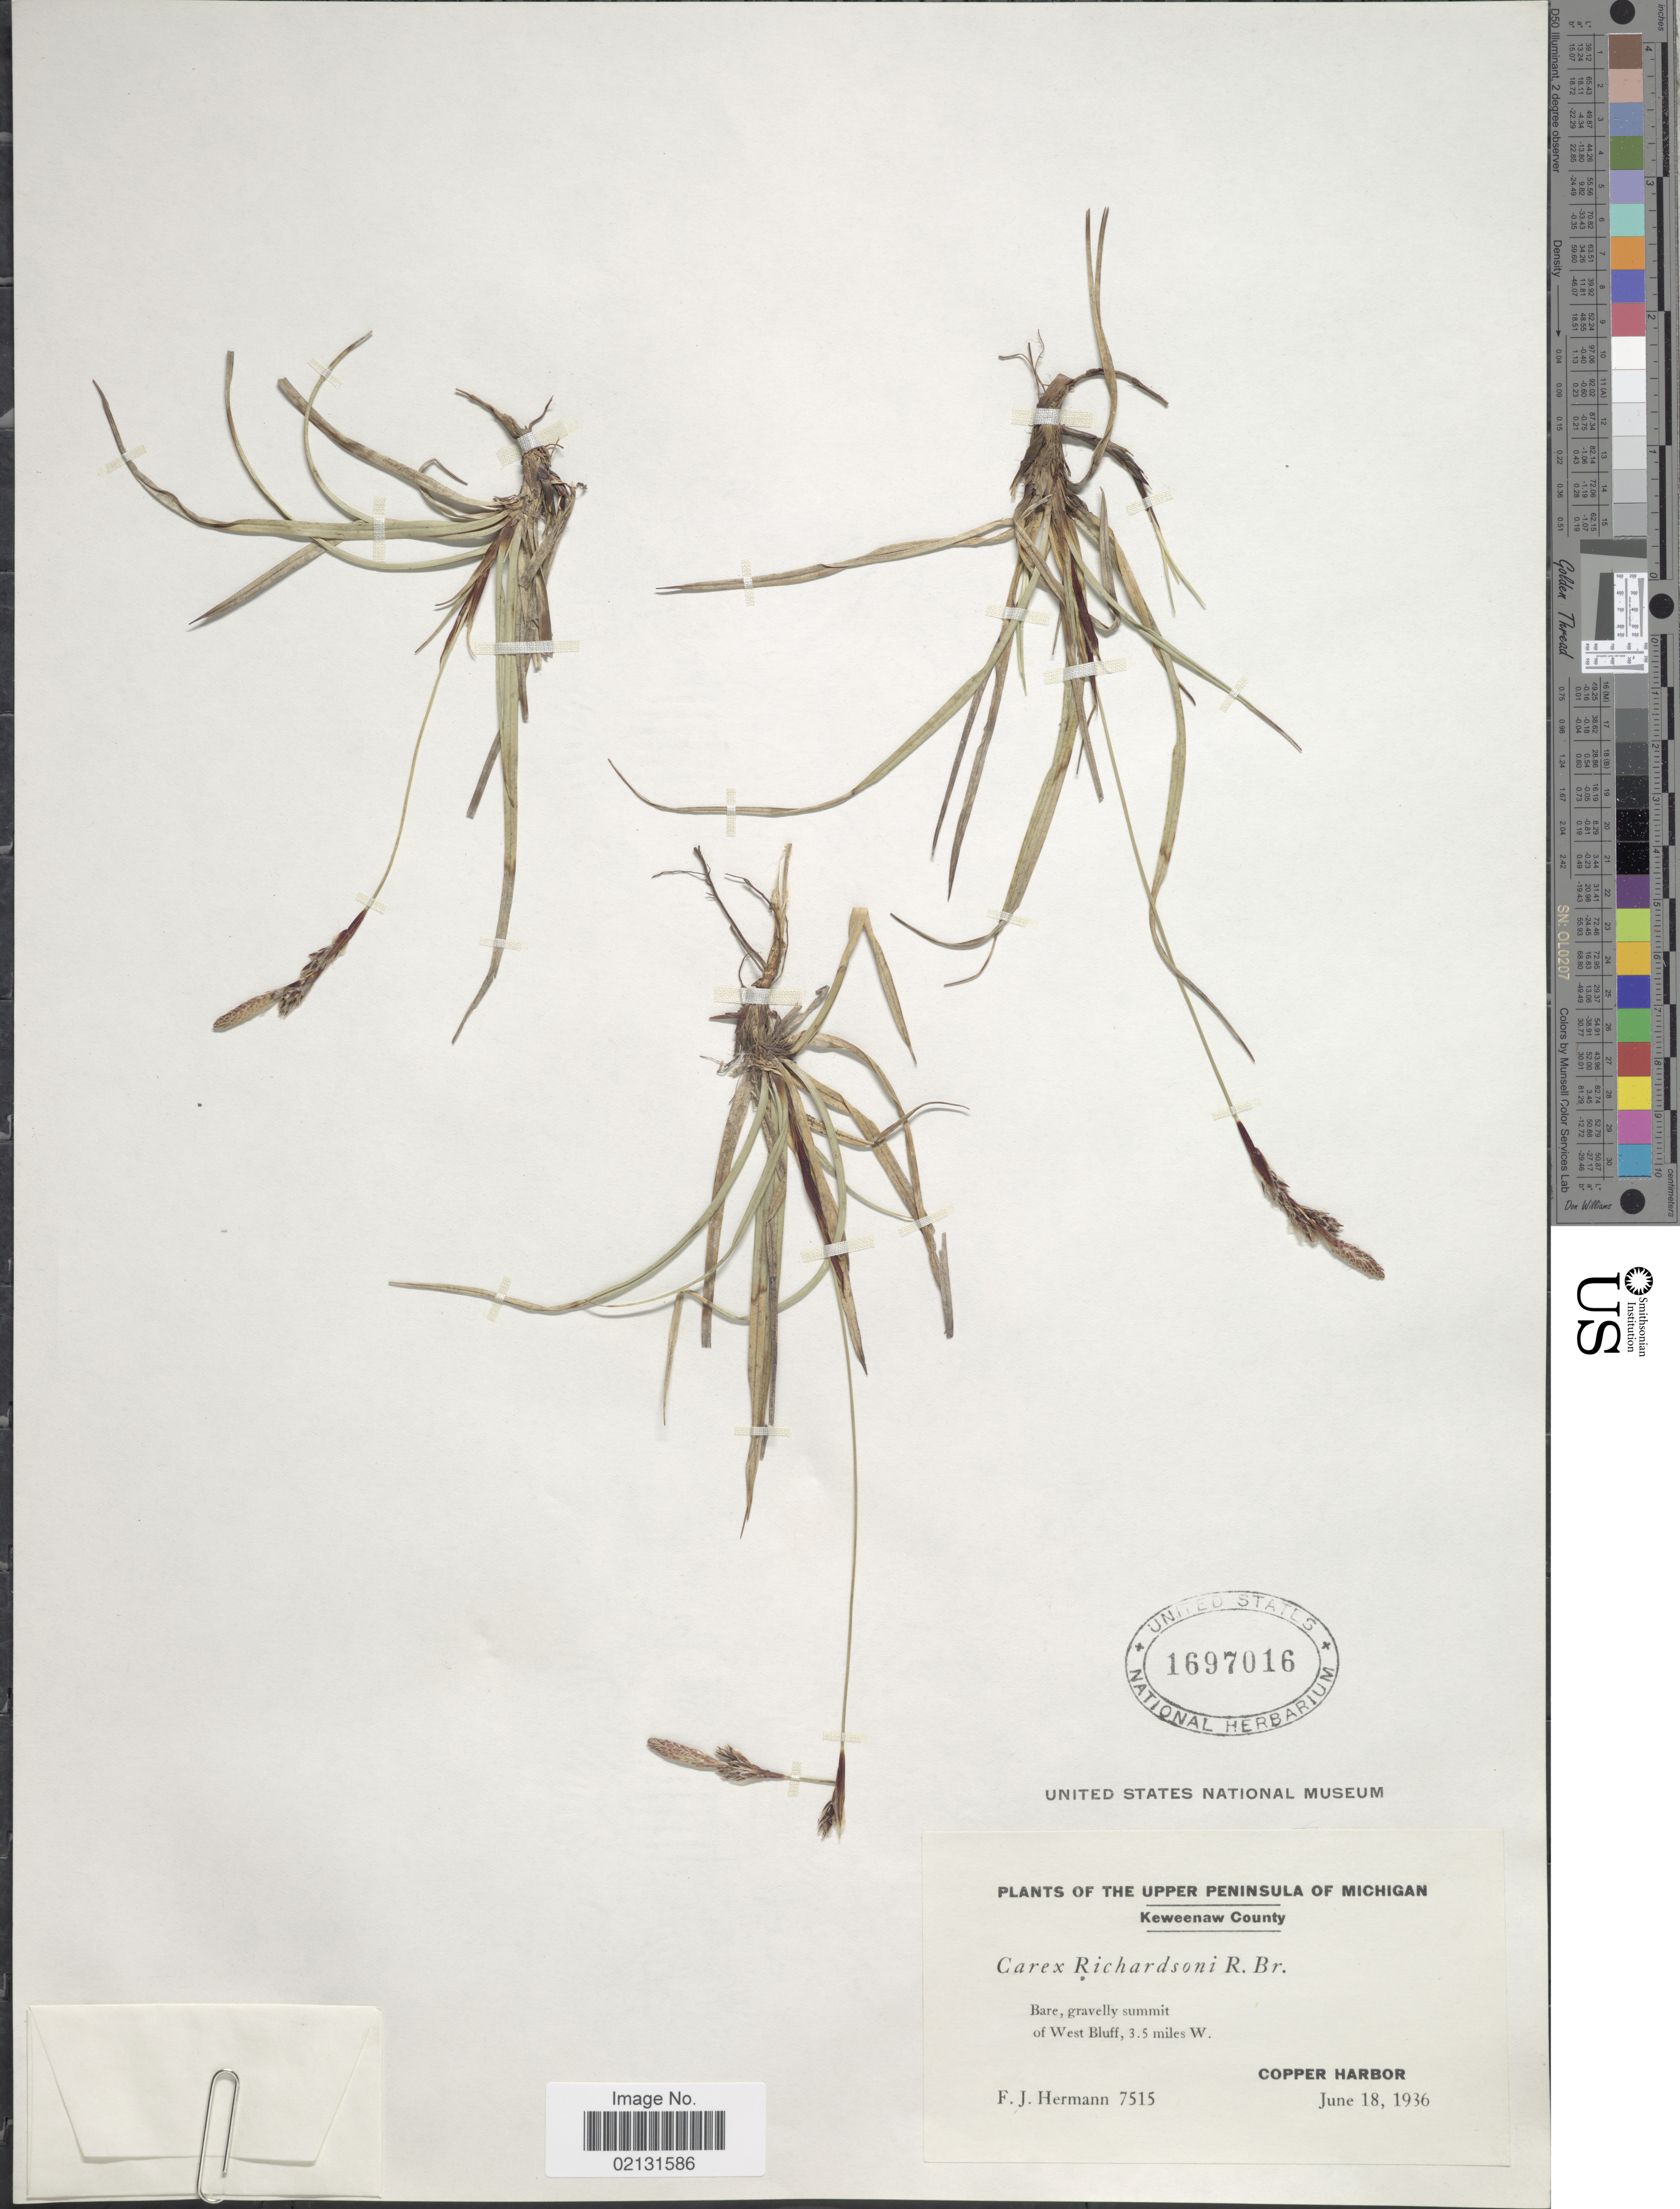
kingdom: Plantae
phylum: Tracheophyta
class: Liliopsida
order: Poales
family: Cyperaceae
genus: Carex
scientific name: Carex richardsonii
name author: R. Br.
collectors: F. J. Hermann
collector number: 7515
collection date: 1936-06-18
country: United States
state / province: Michigan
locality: The Upper Peninsula of Michigan, Keweenaw County, bare, gravelly summit of West Bluff, 3.5 miles W. Copper Harbor.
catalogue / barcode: US 1697016